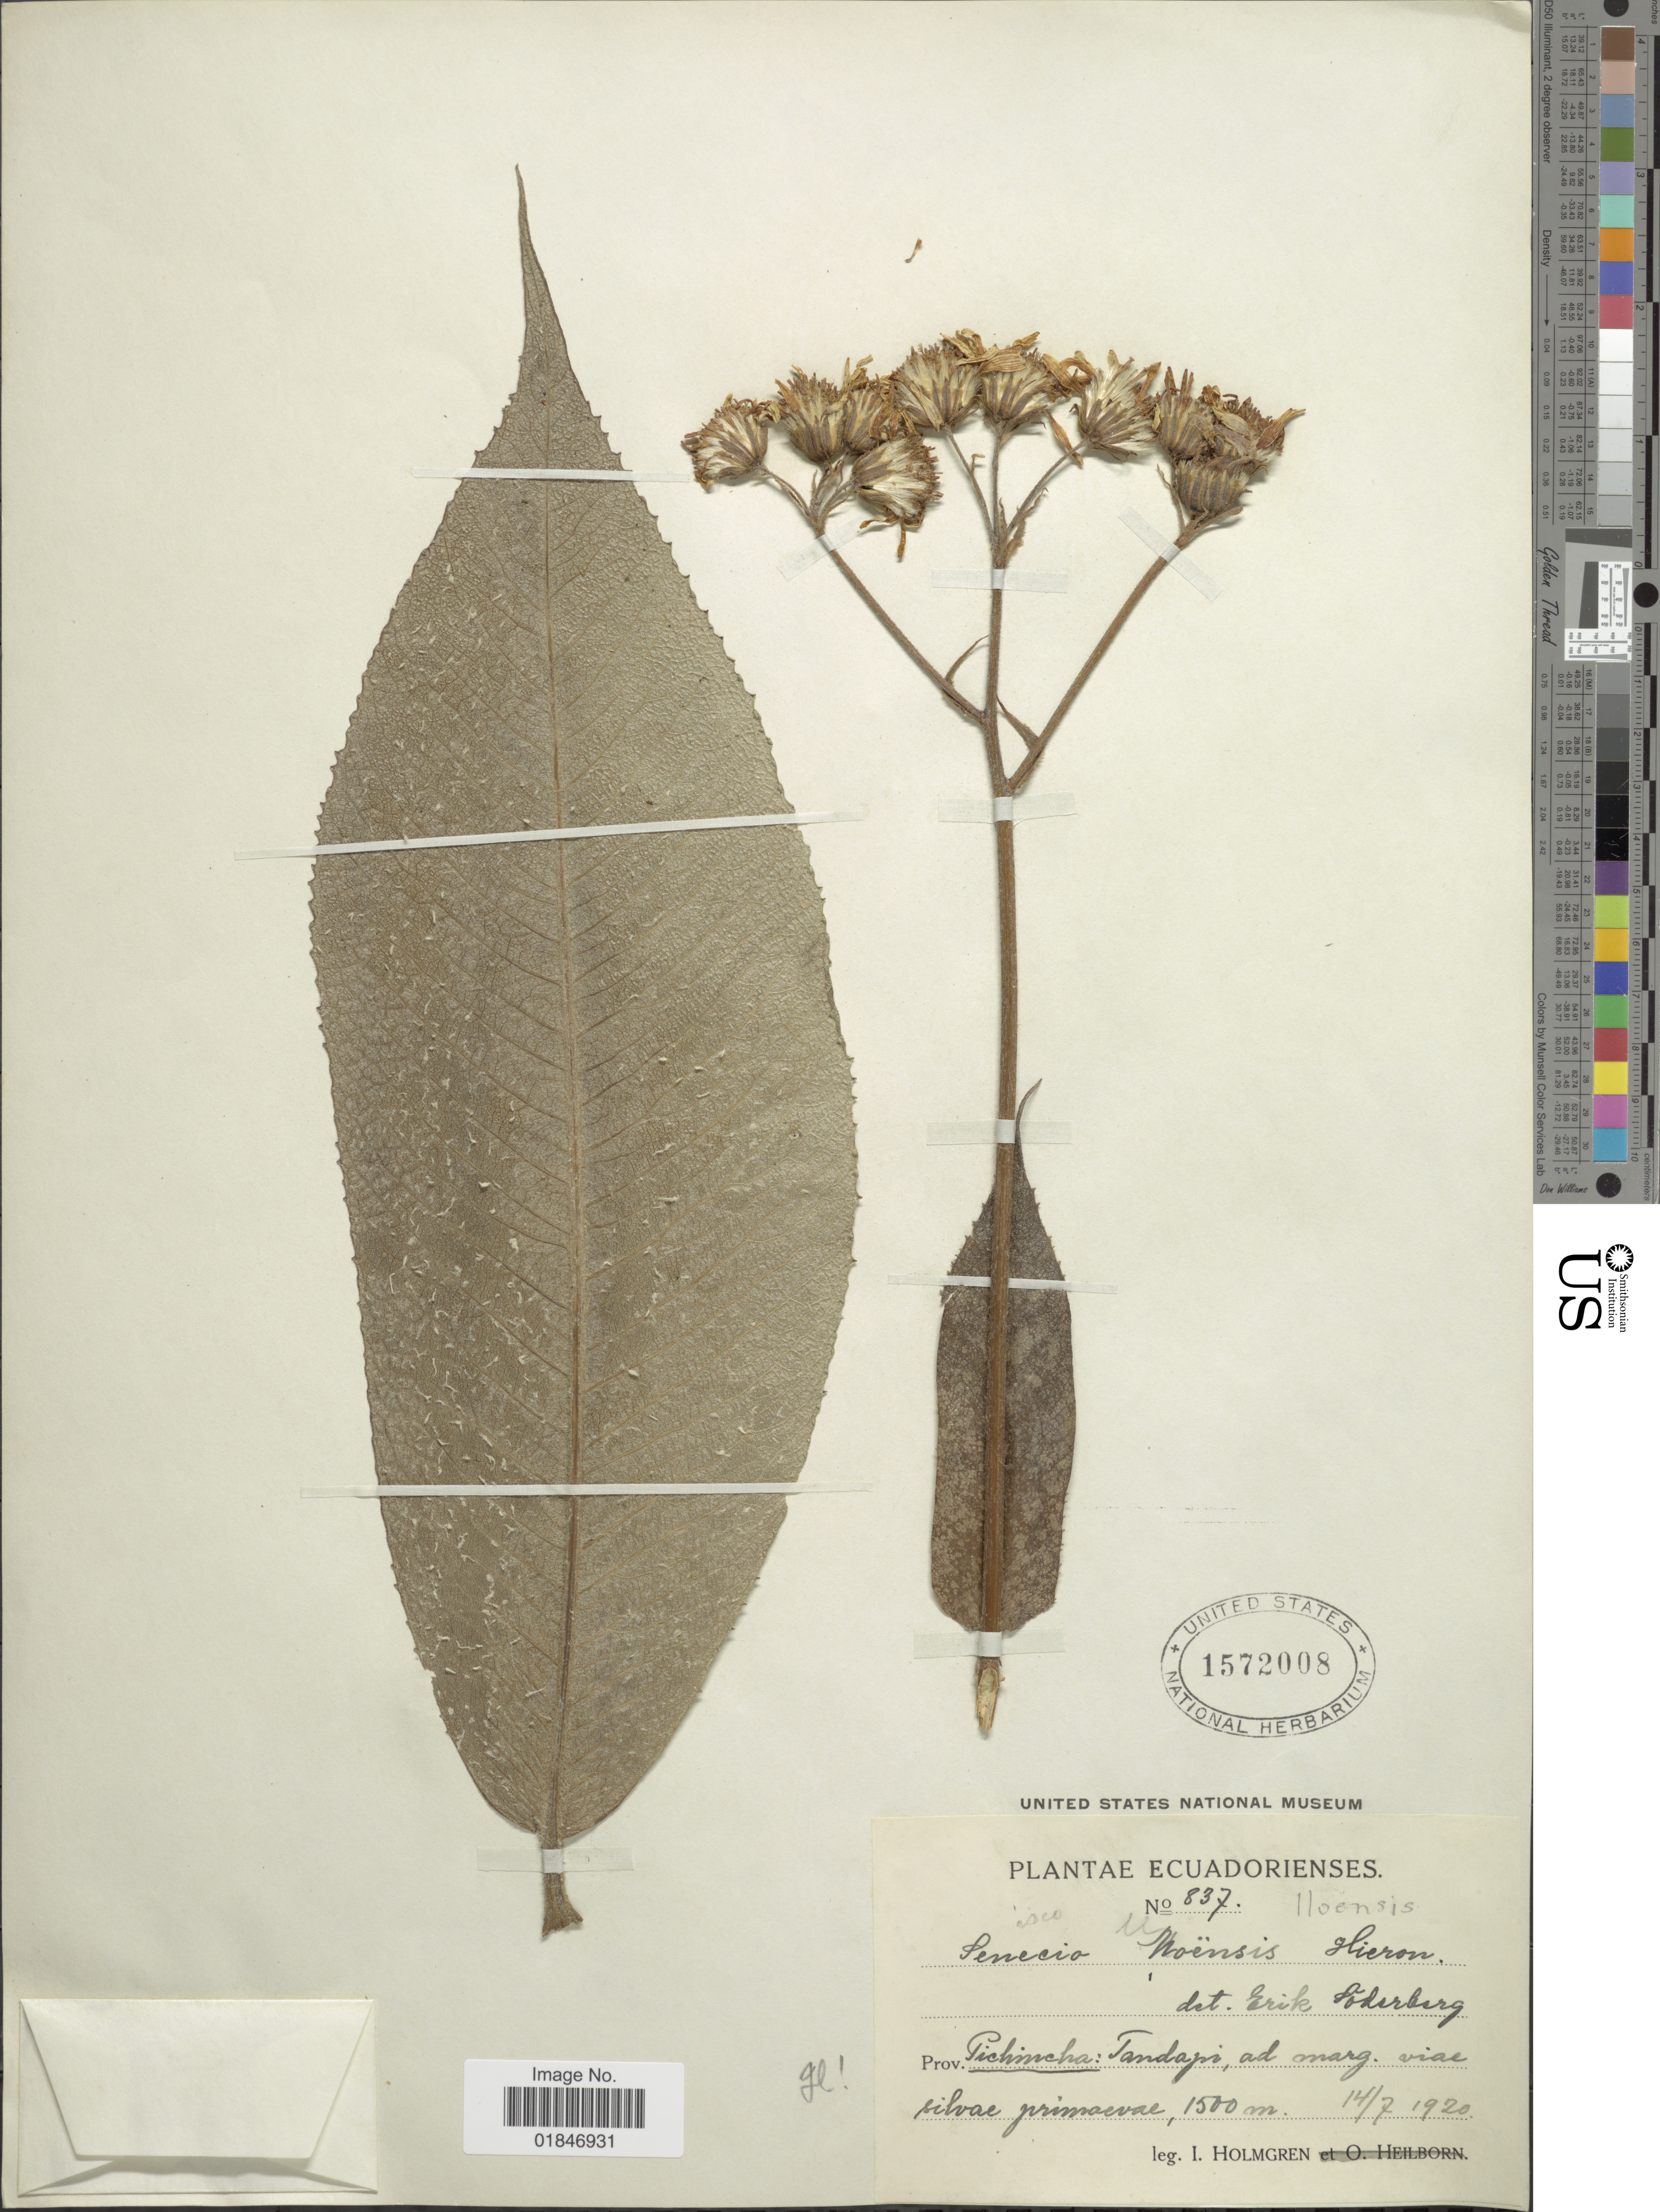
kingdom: Plantae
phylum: Tracheophyta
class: Magnoliopsida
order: Asterales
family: Asteraceae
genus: Dendrophorbium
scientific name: Dendrophorbium iloense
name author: (Hieron.) C. Jeffrey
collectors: I. Holmgren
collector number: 837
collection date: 1920-07-14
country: Ecuador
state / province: Pichincha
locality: Prov. Pichincha: Tandapi , ad marg. viae silvae primaevae.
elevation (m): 1500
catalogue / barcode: US 1572008